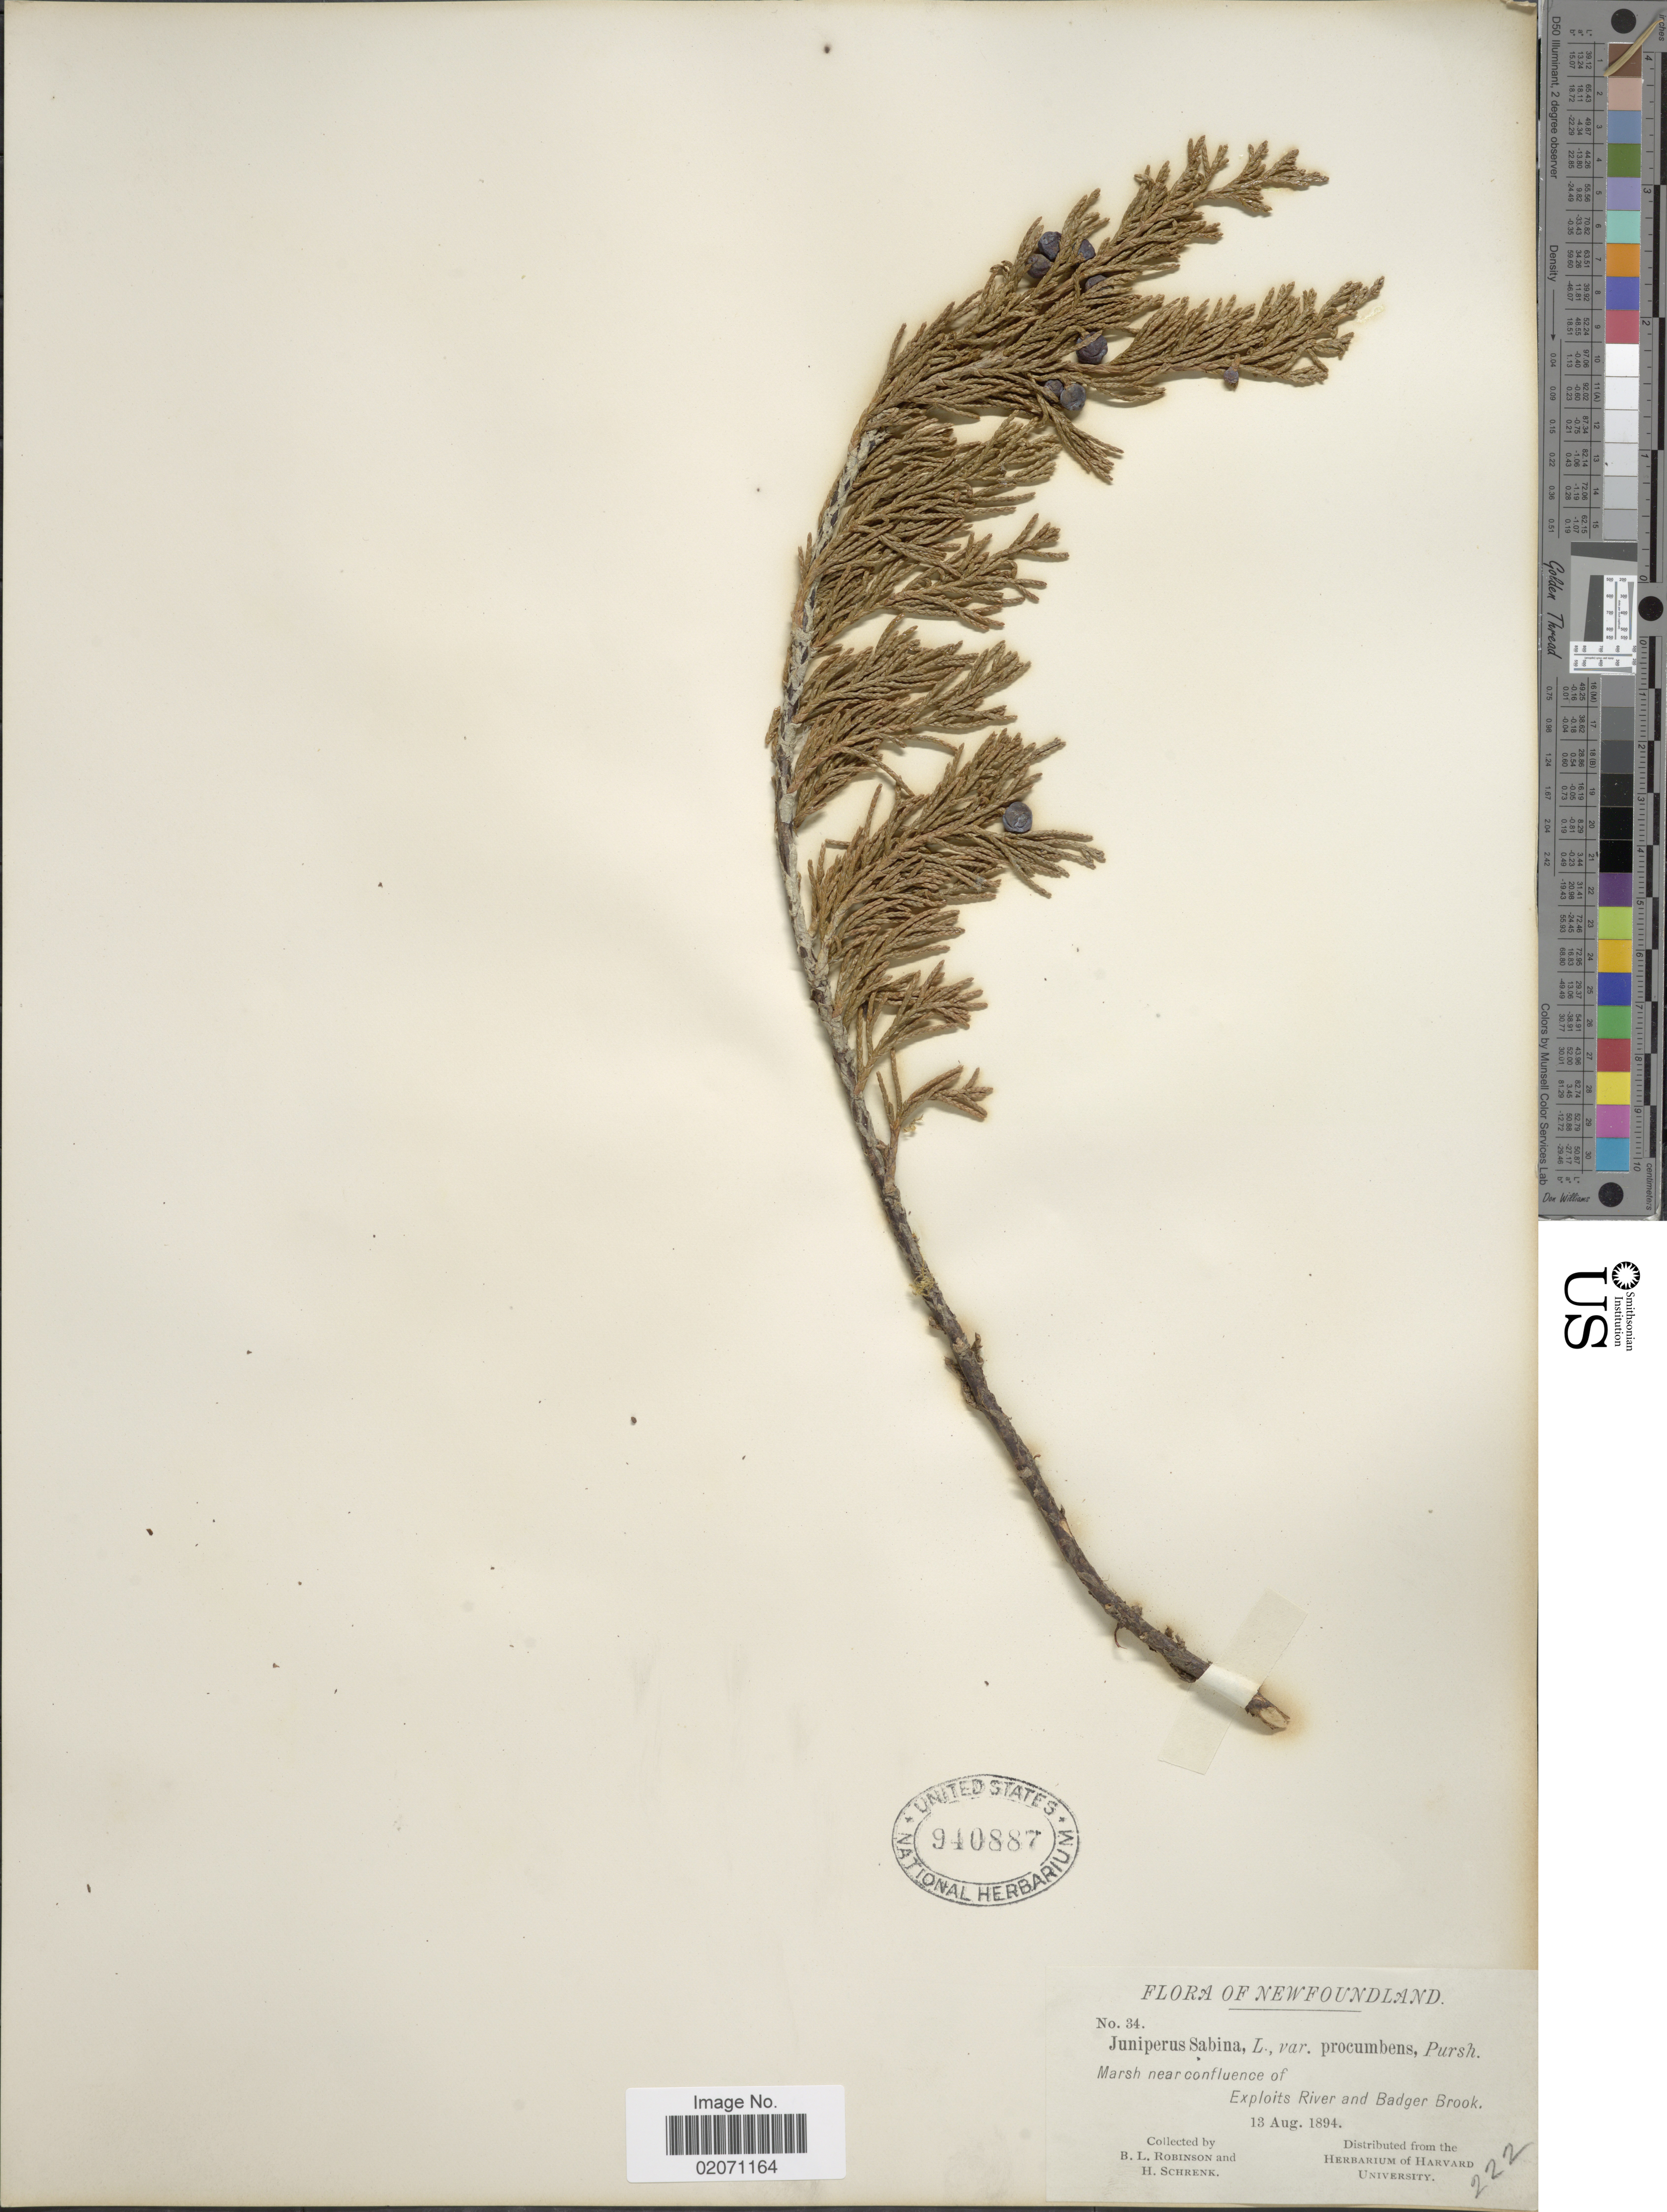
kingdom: Plantae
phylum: Tracheophyta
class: Pinopsida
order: Pinales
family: Cupressaceae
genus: Juniperus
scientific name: Juniperus horizontalis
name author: Moench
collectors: B. L. Robinson & H. v. Schrenk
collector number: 34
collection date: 1894-08-13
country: Canada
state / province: Newfoundland and Labrador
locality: Marsh near confluence of Exploits River and Badger Brook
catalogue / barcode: US 940887